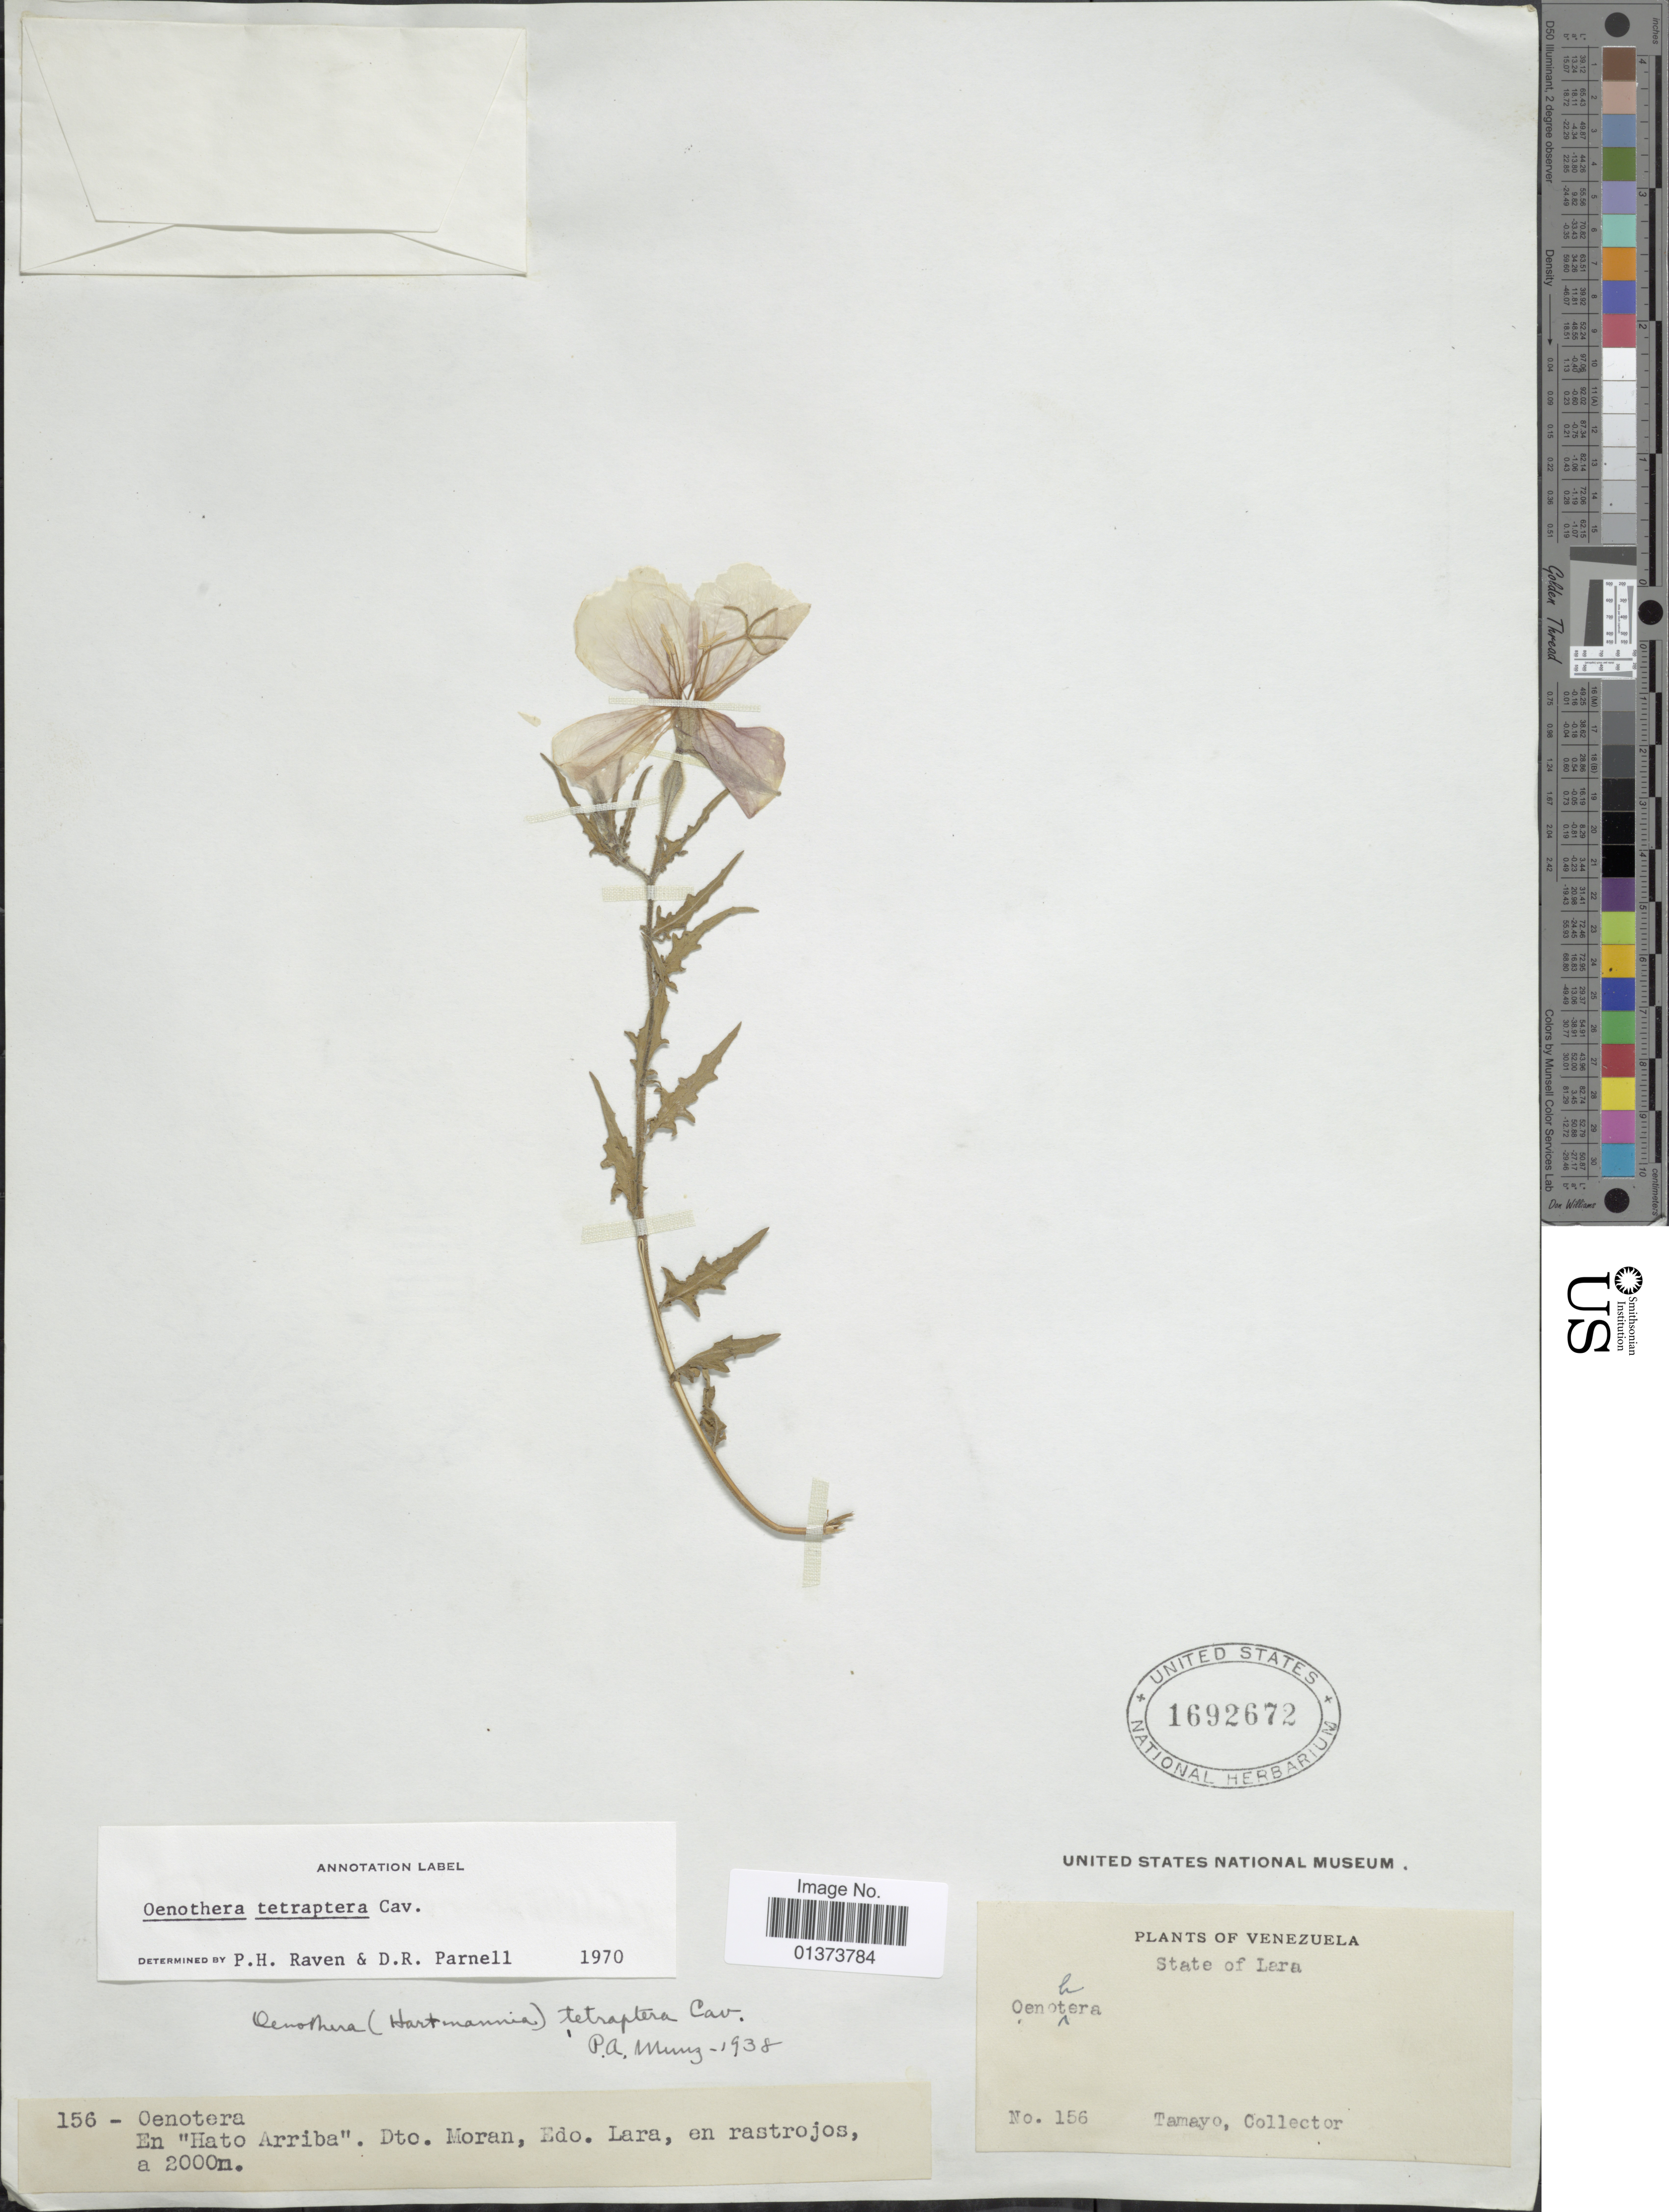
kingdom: Plantae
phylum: Tracheophyta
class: Magnoliopsida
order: Myrtales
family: Onagraceae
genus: Oenothera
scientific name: Oenothera tetraptera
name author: Cav.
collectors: -. Tamayo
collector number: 156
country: Venezuela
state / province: Lara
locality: En "Hato Arriba". Dto Moran, Edo. Lara, en rastrojos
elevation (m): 2000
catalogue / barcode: US 1692672